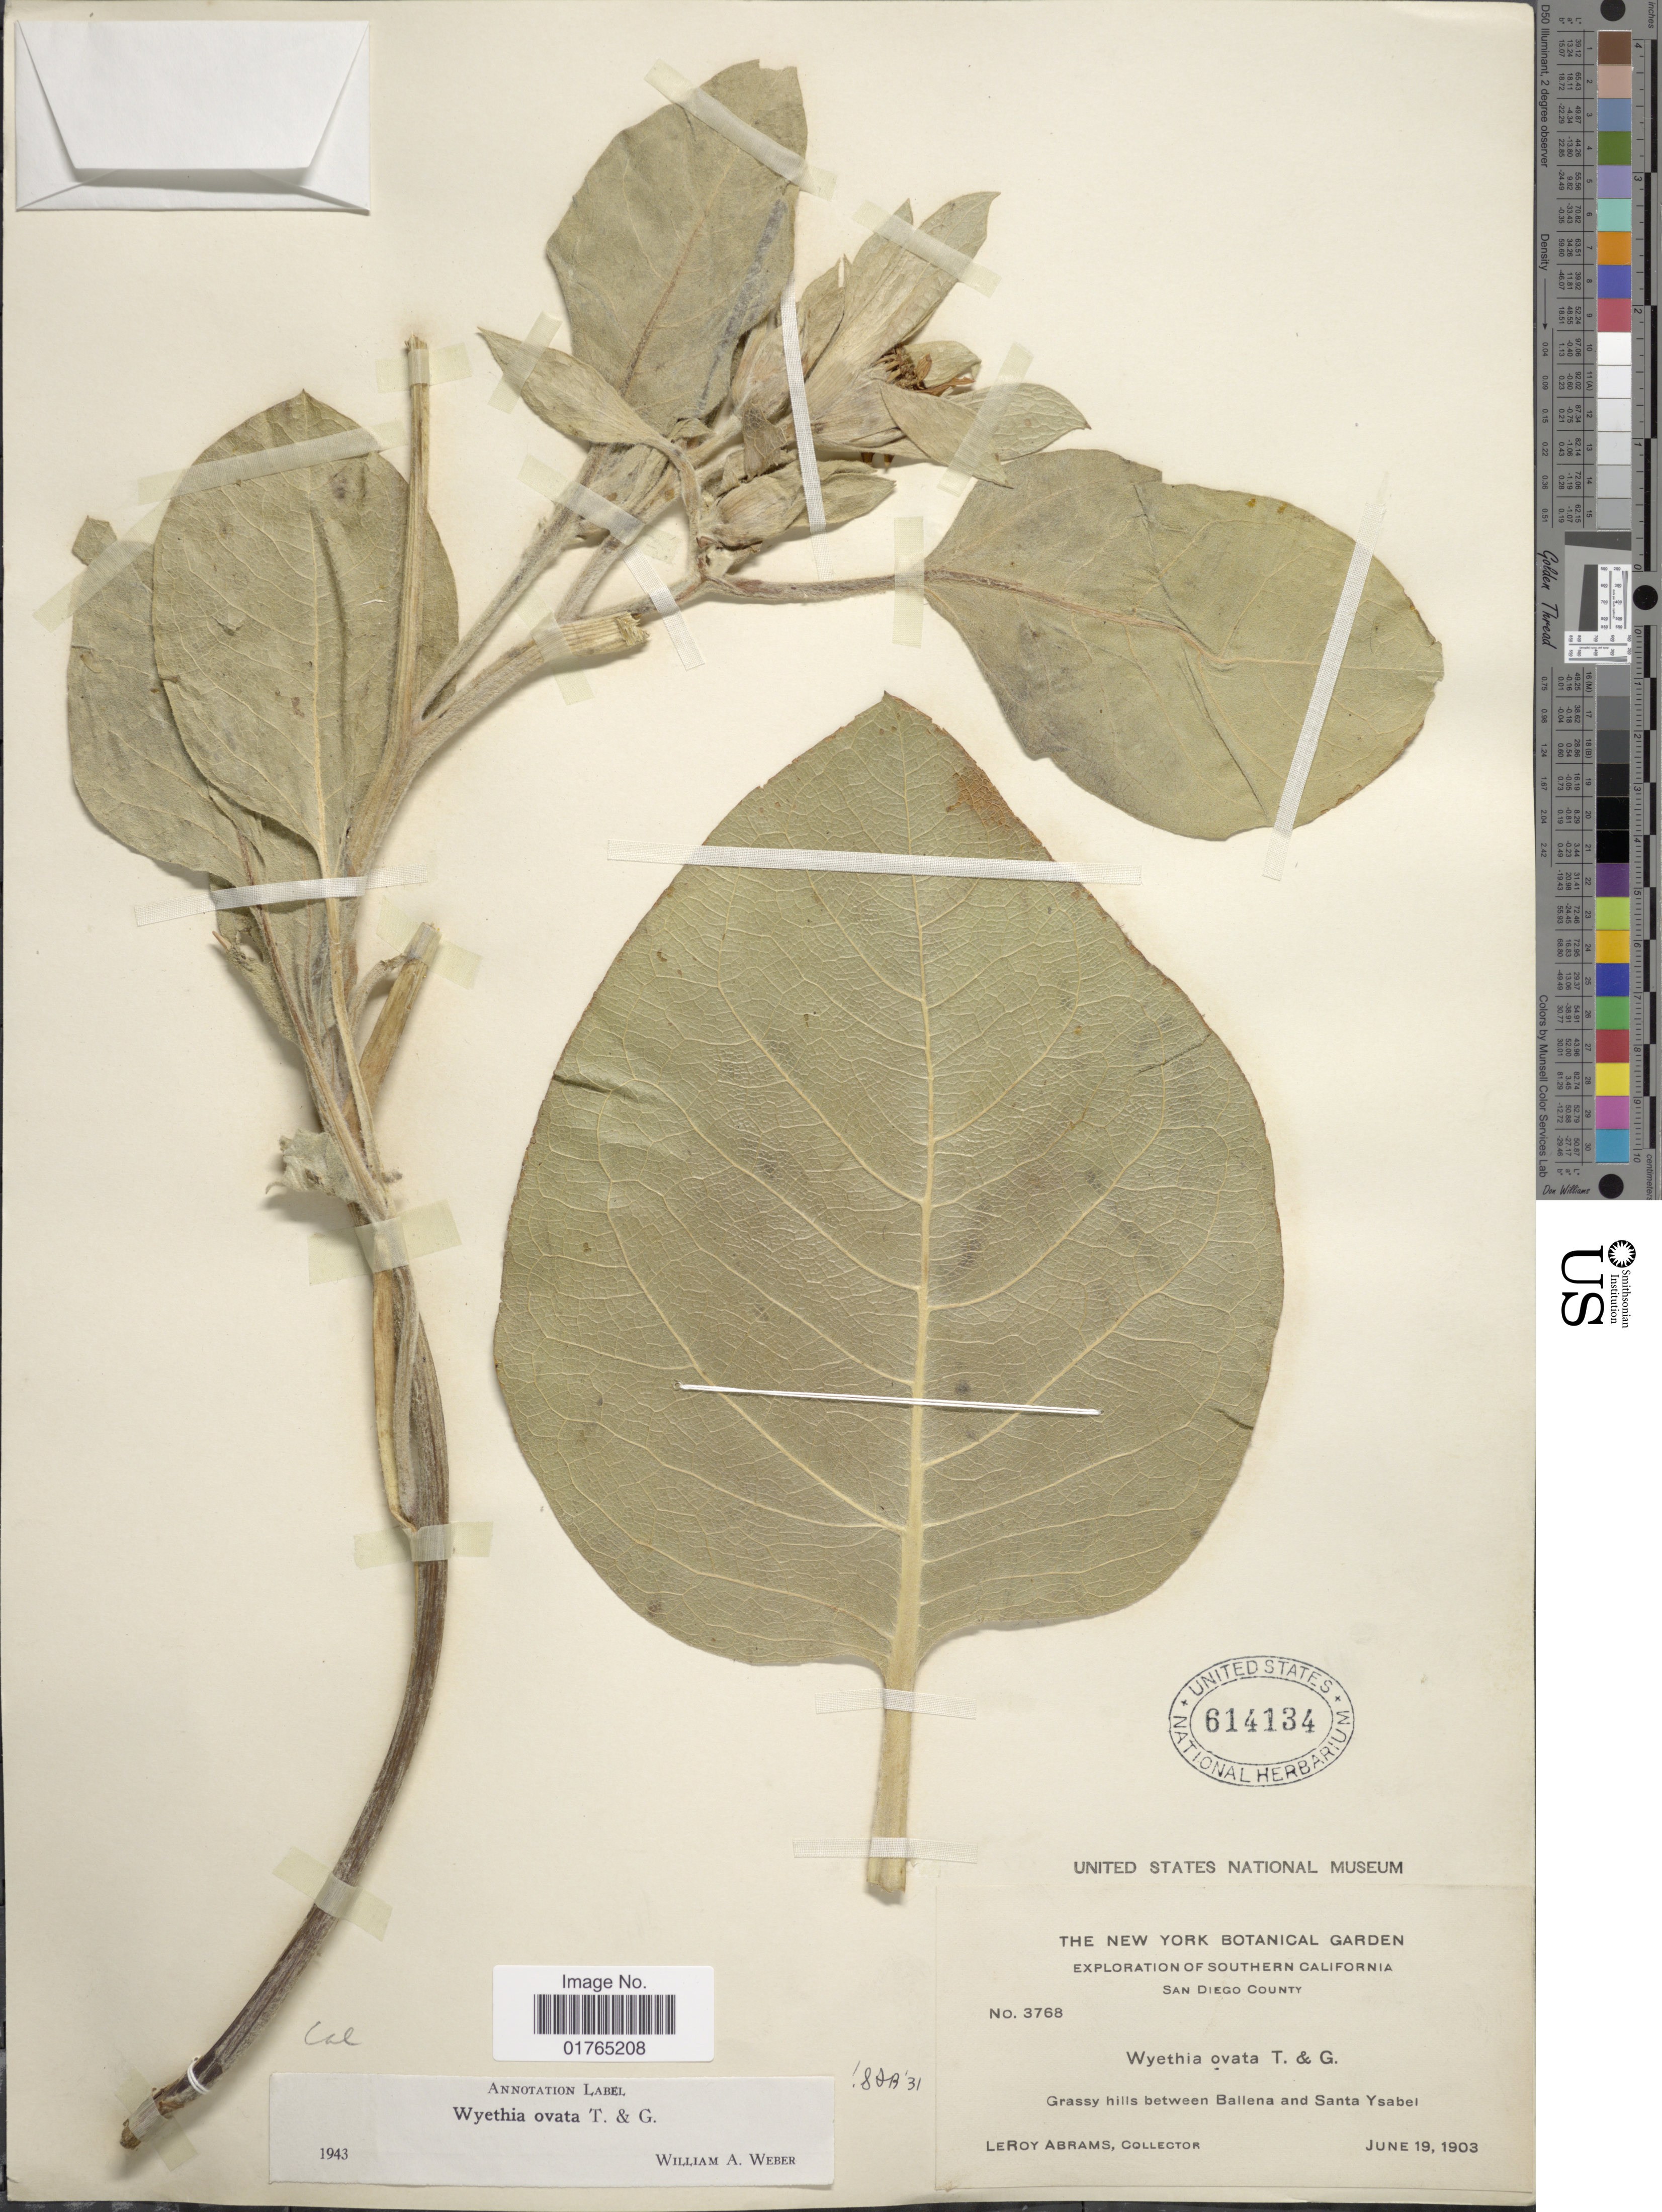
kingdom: Plantae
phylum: Tracheophyta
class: Magnoliopsida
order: Asterales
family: Asteraceae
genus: Wyethia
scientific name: Wyethia ovata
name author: Torr. & A. Gray in Emory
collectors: L. Abrams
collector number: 3768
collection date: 1903-06-19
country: United States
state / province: California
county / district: San Diego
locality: Southern California, grasy hills between Ballena and Santa Ysabel,San Diego County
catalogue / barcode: US 614134